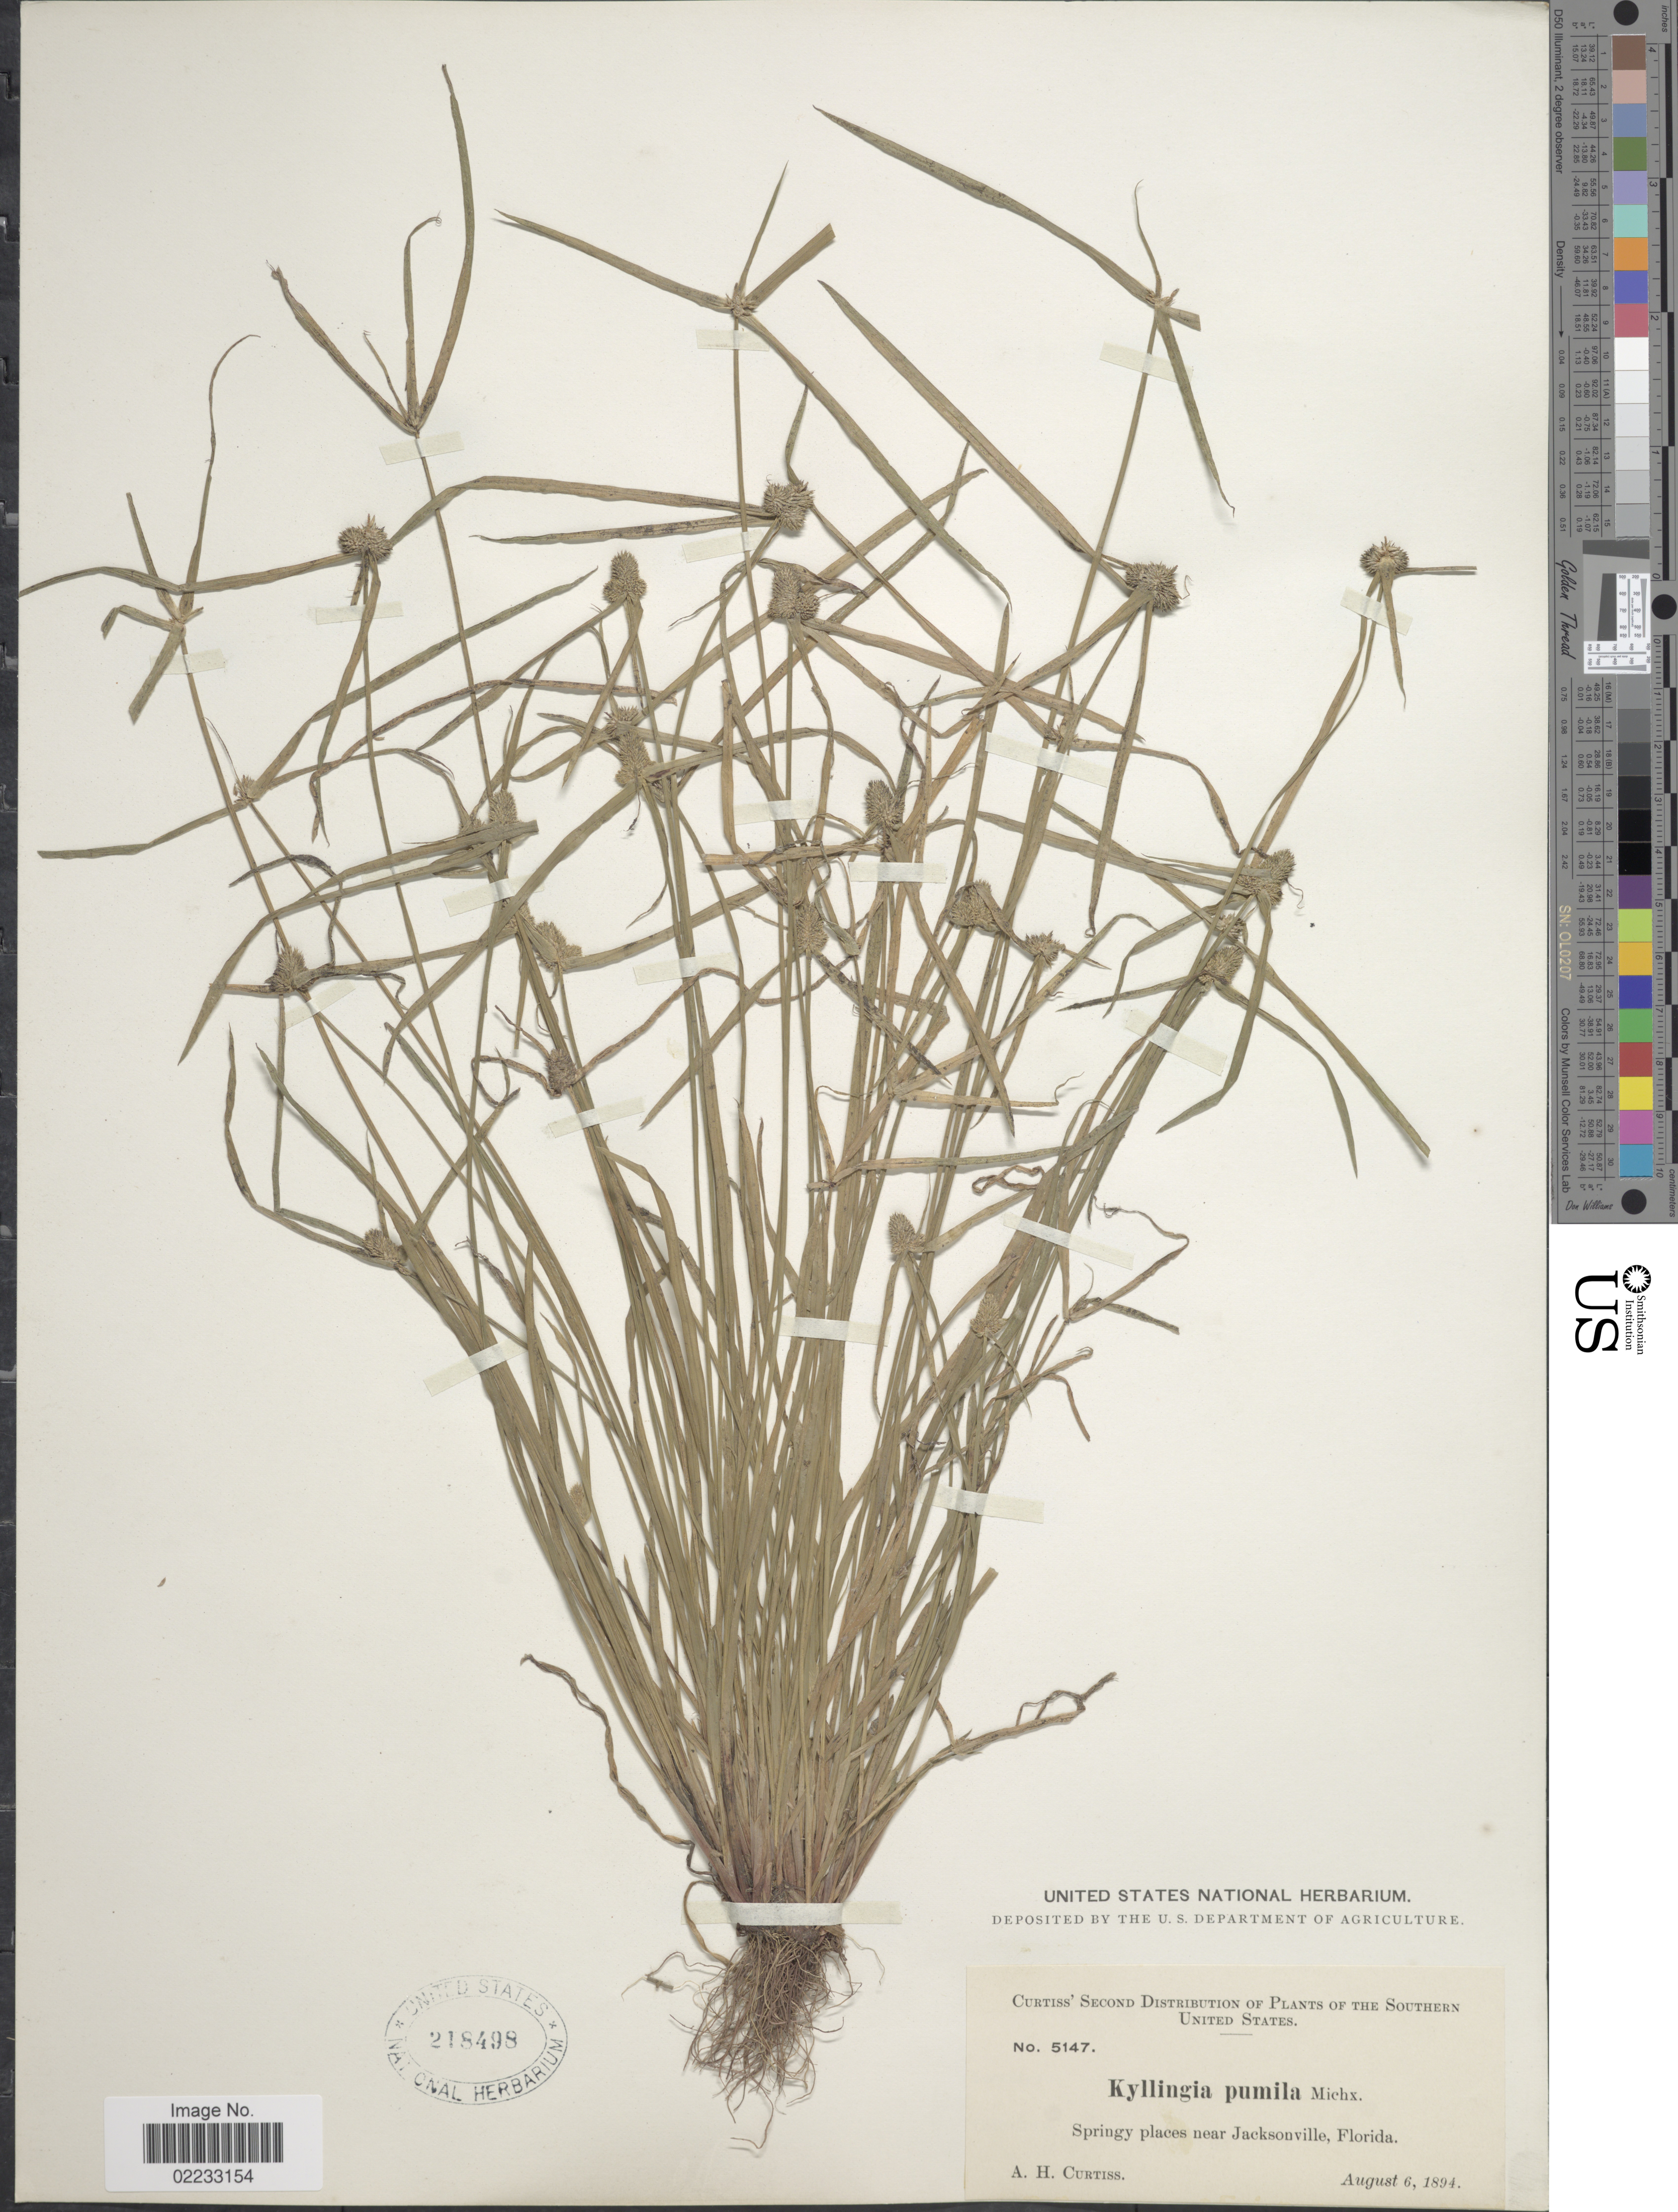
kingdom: Plantae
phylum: Tracheophyta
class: Liliopsida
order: Poales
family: Cyperaceae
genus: Cyperus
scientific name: Cyperus hortensis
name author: (Salzm. ex Steud.) Dorr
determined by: Strong, Mark T., (BOT), Smithsonian Institution - National Museum of Natural History (UNITED STATES)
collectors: A. H. Curtiss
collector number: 5147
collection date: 1894-08-06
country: United States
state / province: Florida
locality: Near Jacksonville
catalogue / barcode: US 218498